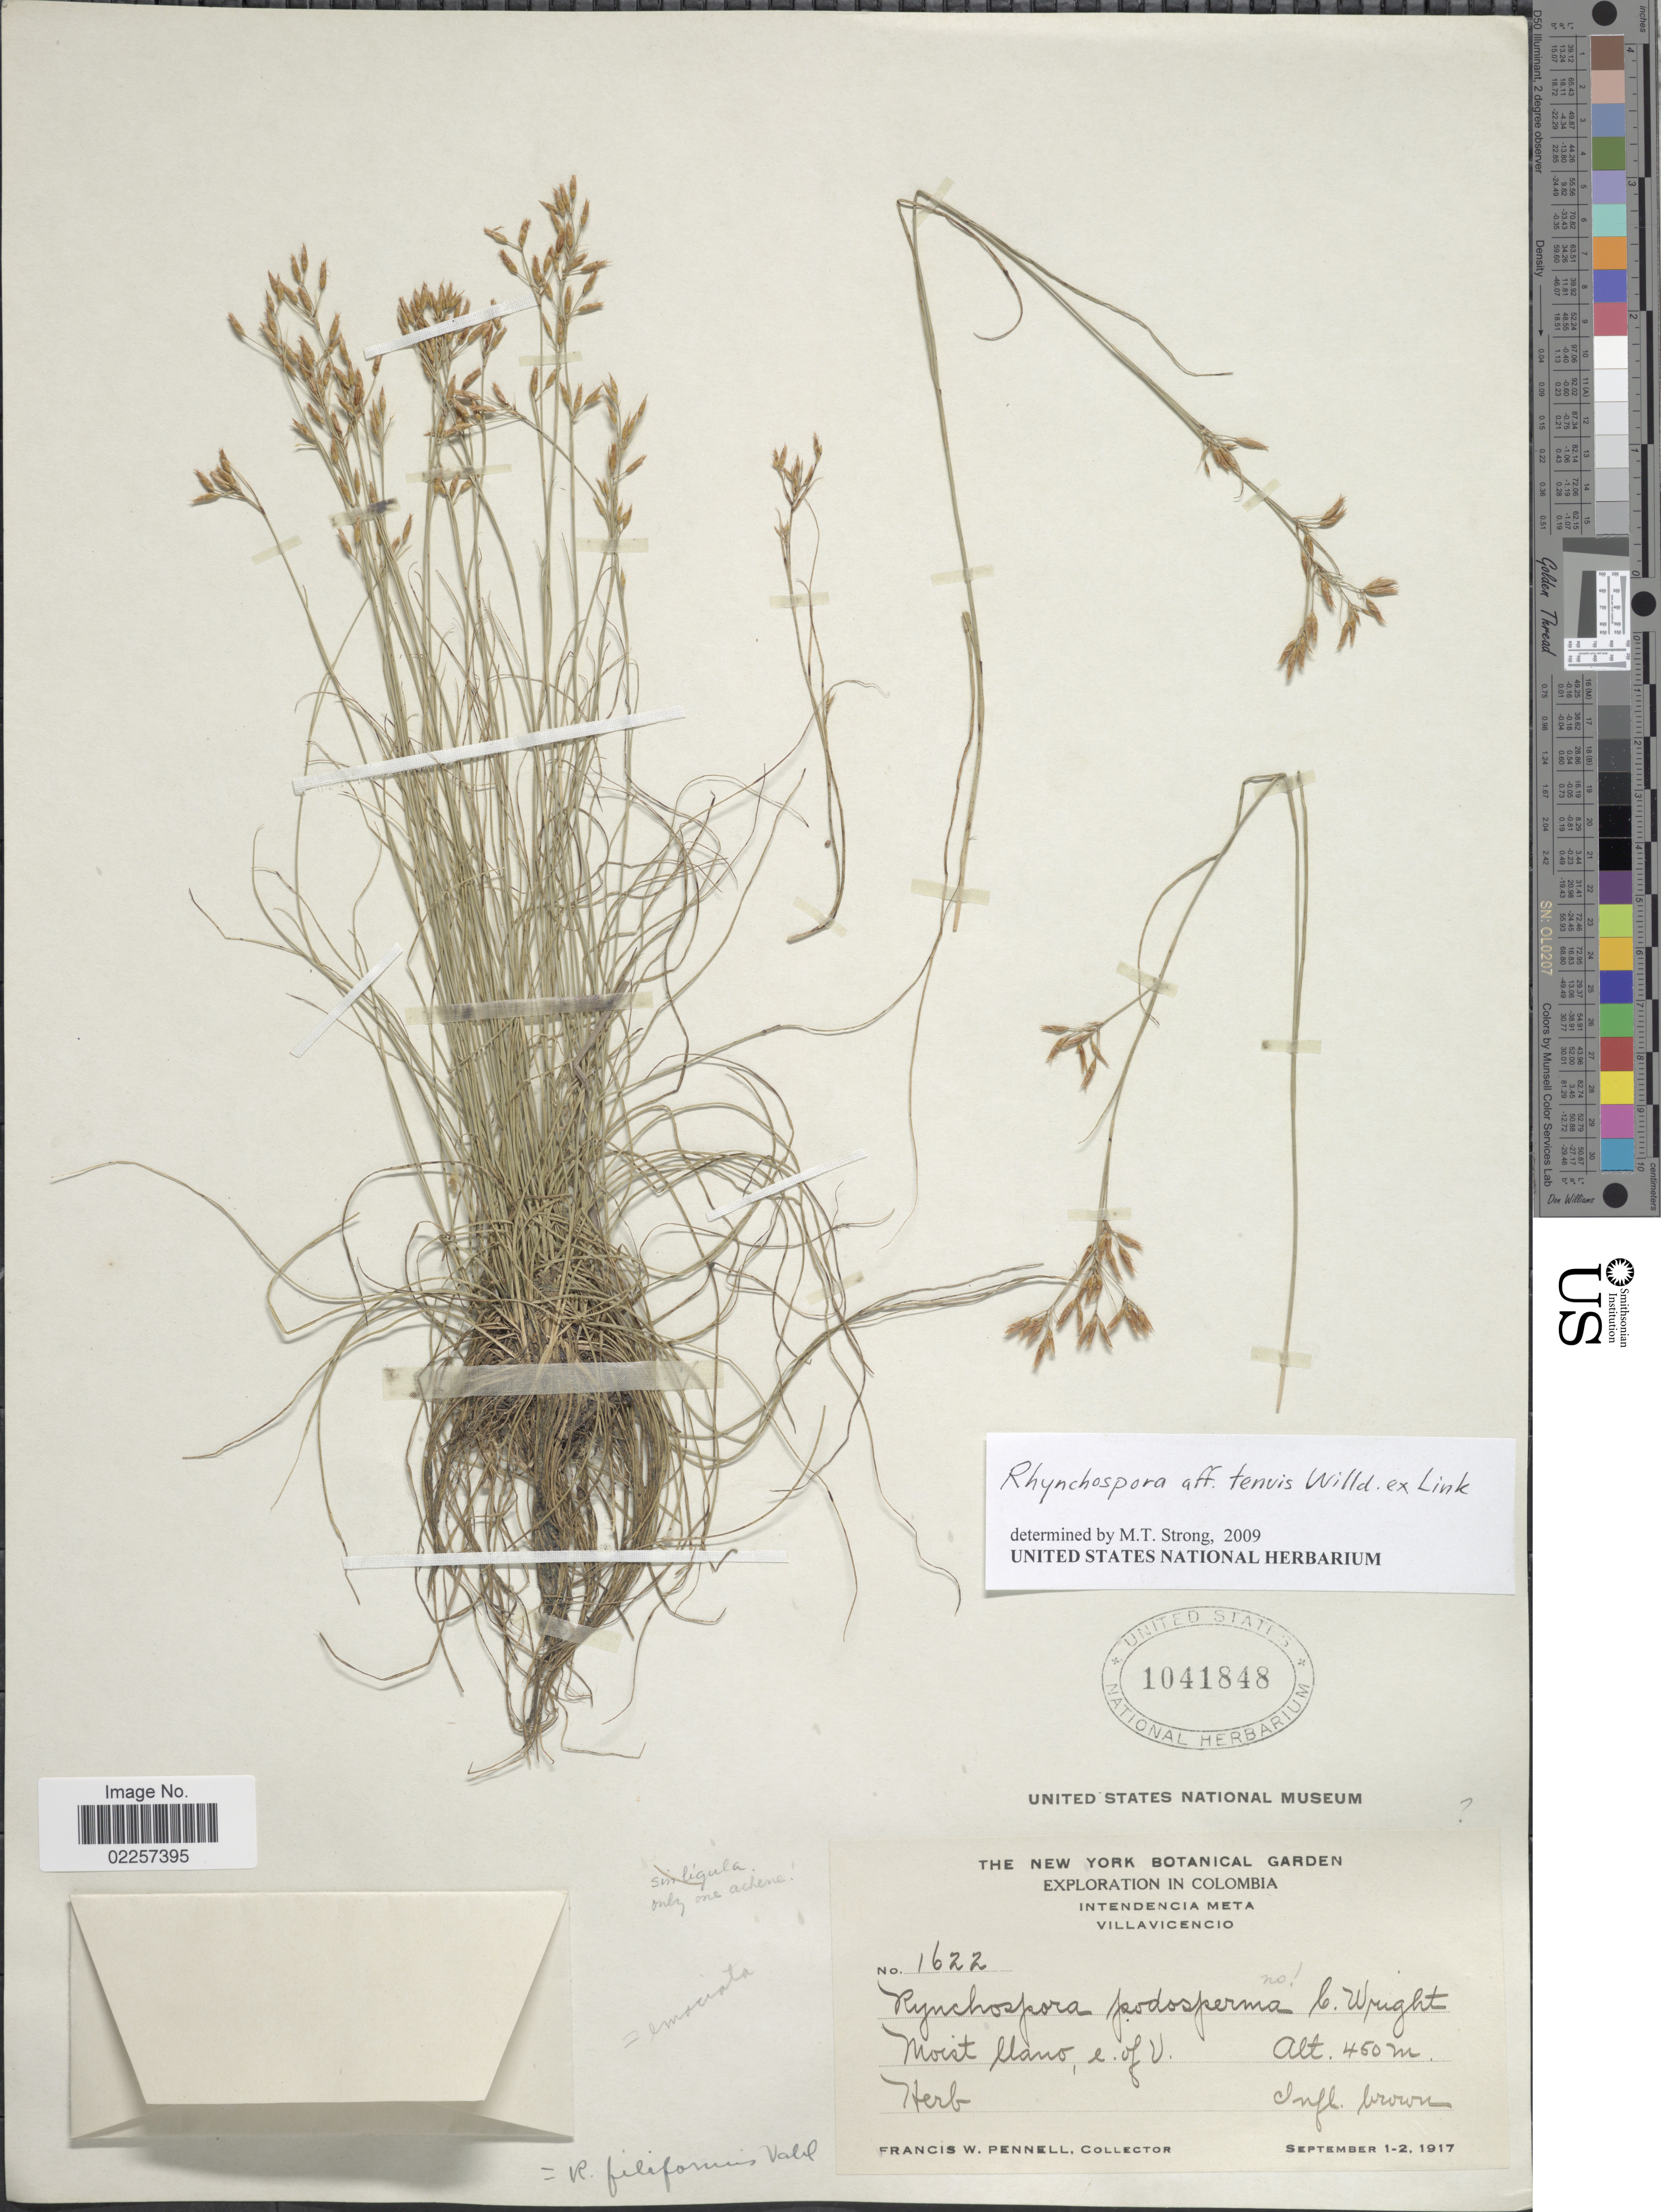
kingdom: Plantae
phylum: Tracheophyta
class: Liliopsida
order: Poales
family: Cyperaceae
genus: Rhynchospora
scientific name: Rhynchospora depressirostris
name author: M.T. Strong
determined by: Filho, P. J. S. Silva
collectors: F. W. Pennell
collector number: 1622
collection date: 1917-09-01/1917-09-02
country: Colombia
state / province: Meta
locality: Villavicencio, moist llano, e. of V.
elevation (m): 450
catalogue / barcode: US 1041848